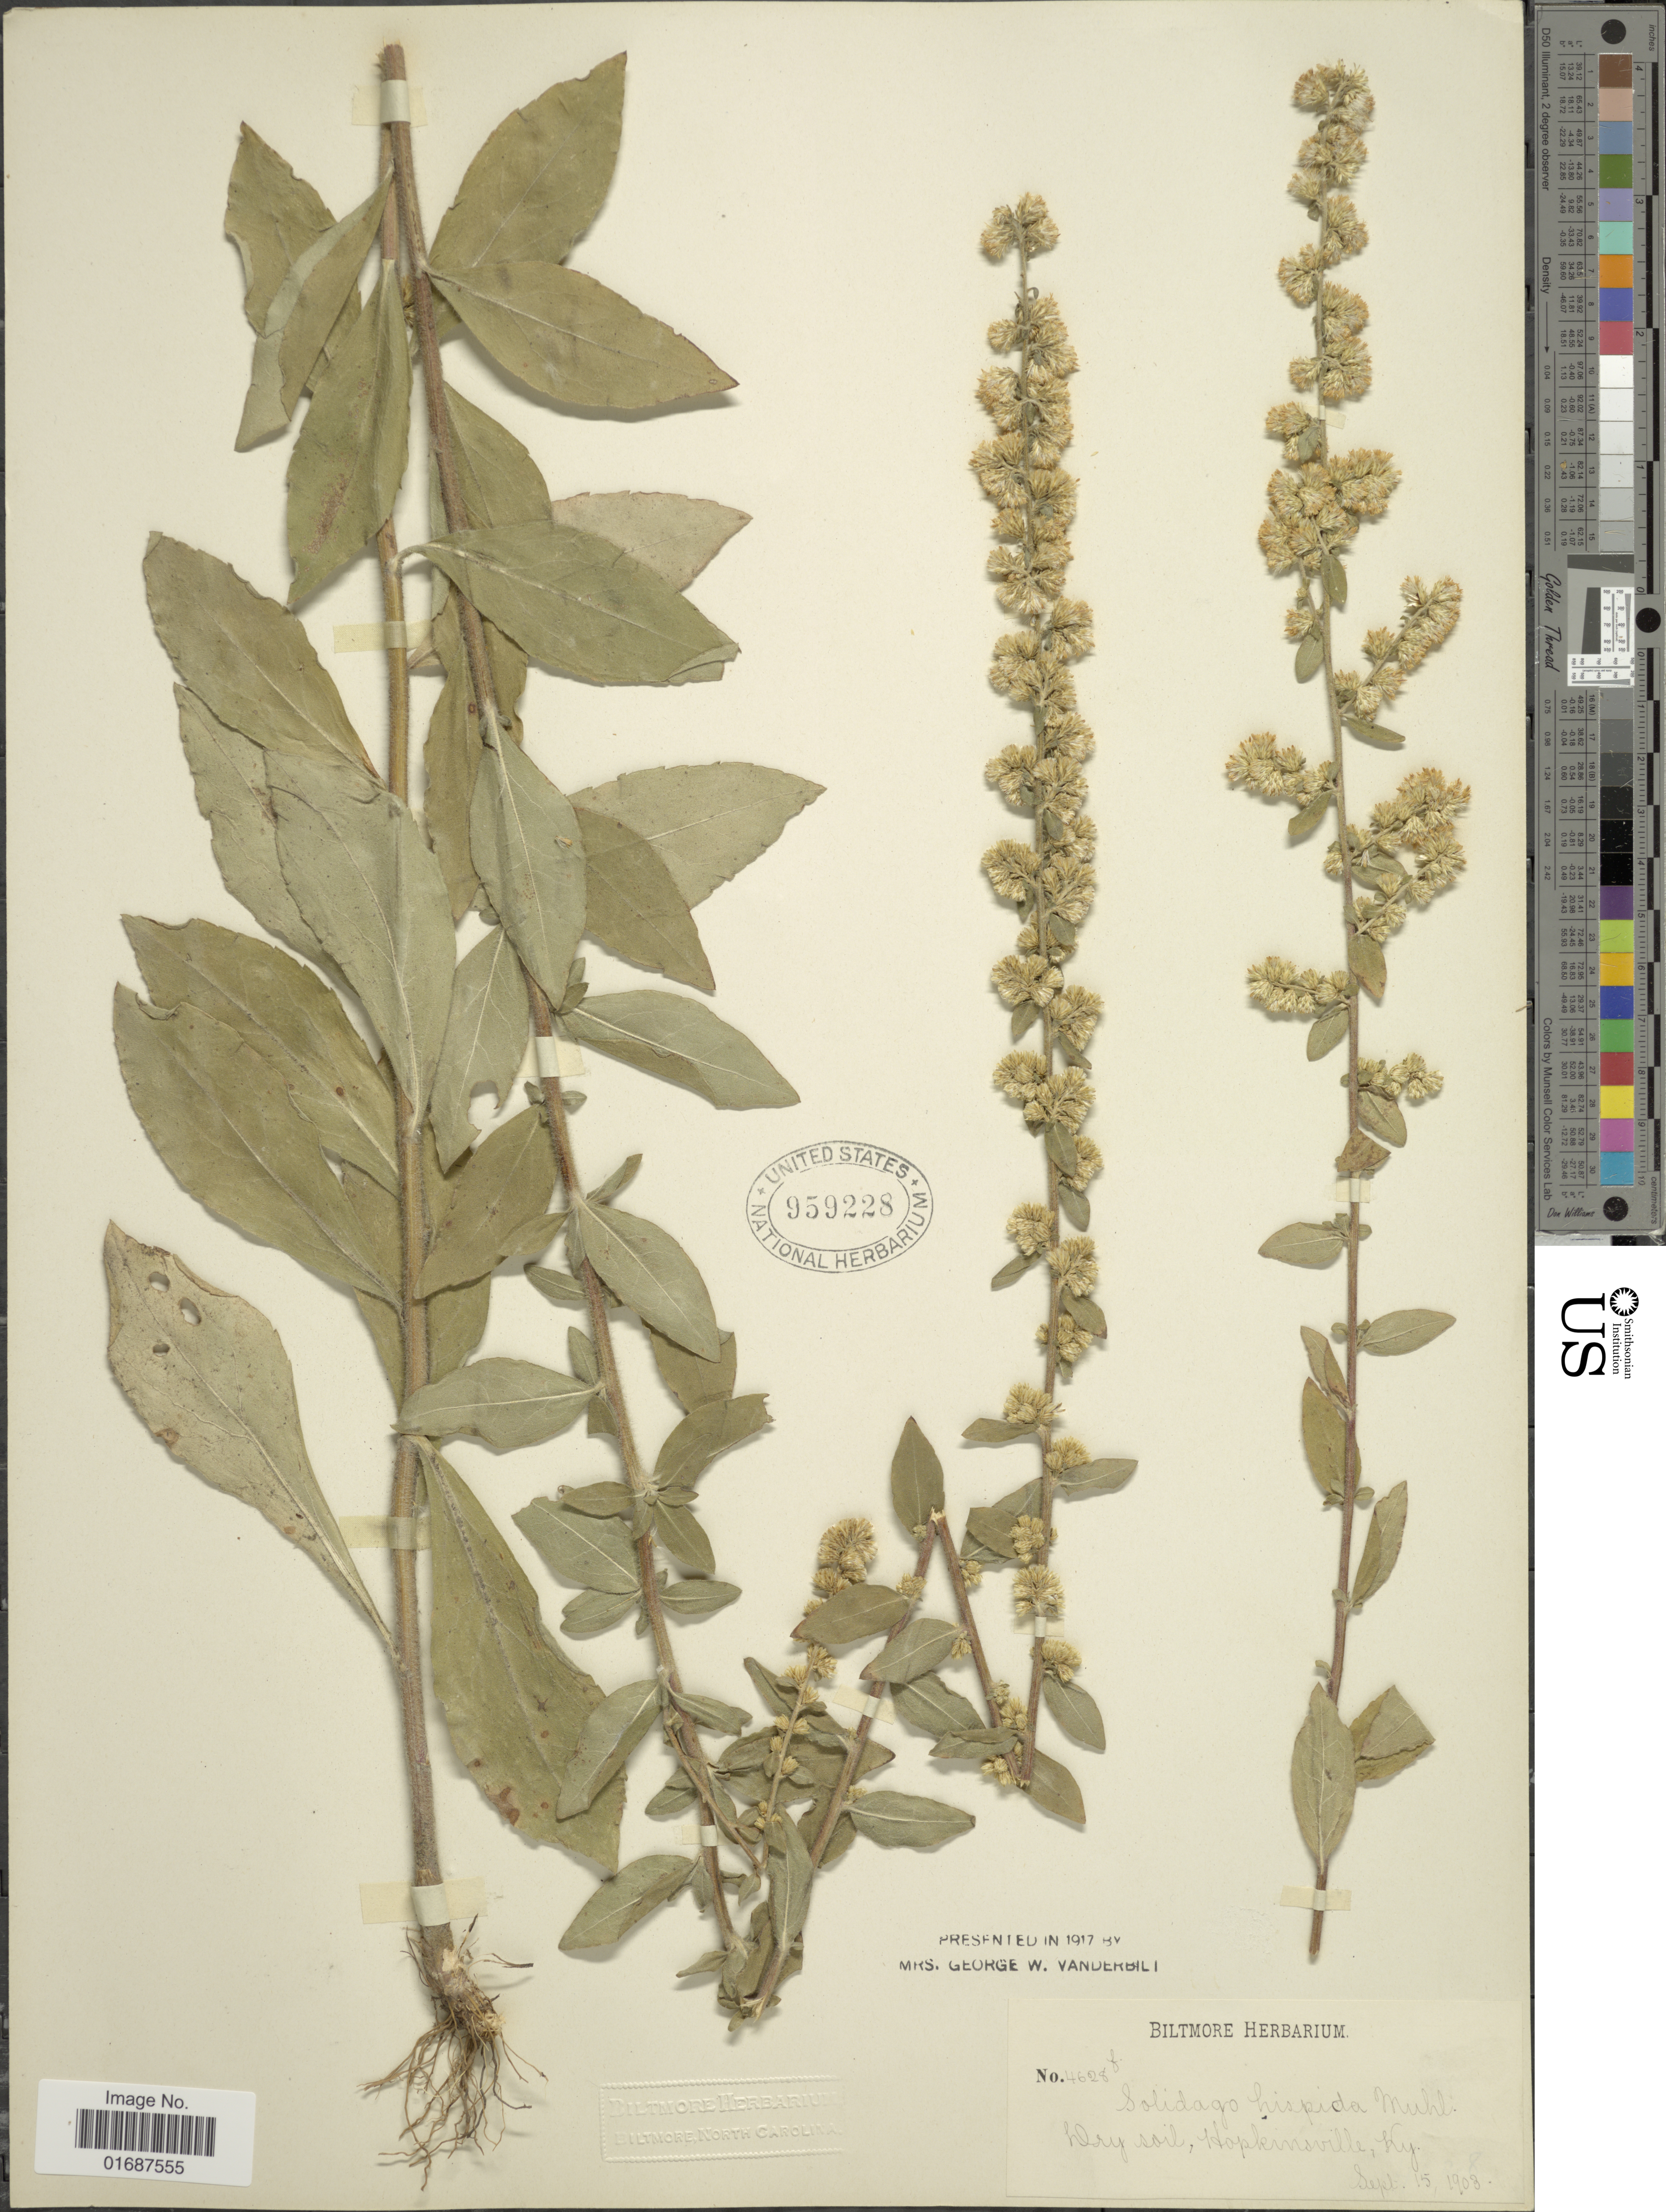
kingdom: Plantae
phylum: Tracheophyta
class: Magnoliopsida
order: Asterales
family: Asteraceae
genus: Solidago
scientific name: Solidago hispida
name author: Muhl. ex Willd.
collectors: ex herb. Biltmore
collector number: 4628f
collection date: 1903-09-15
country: United States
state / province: Kentucky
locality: Hopkinsville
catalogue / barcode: US 959228